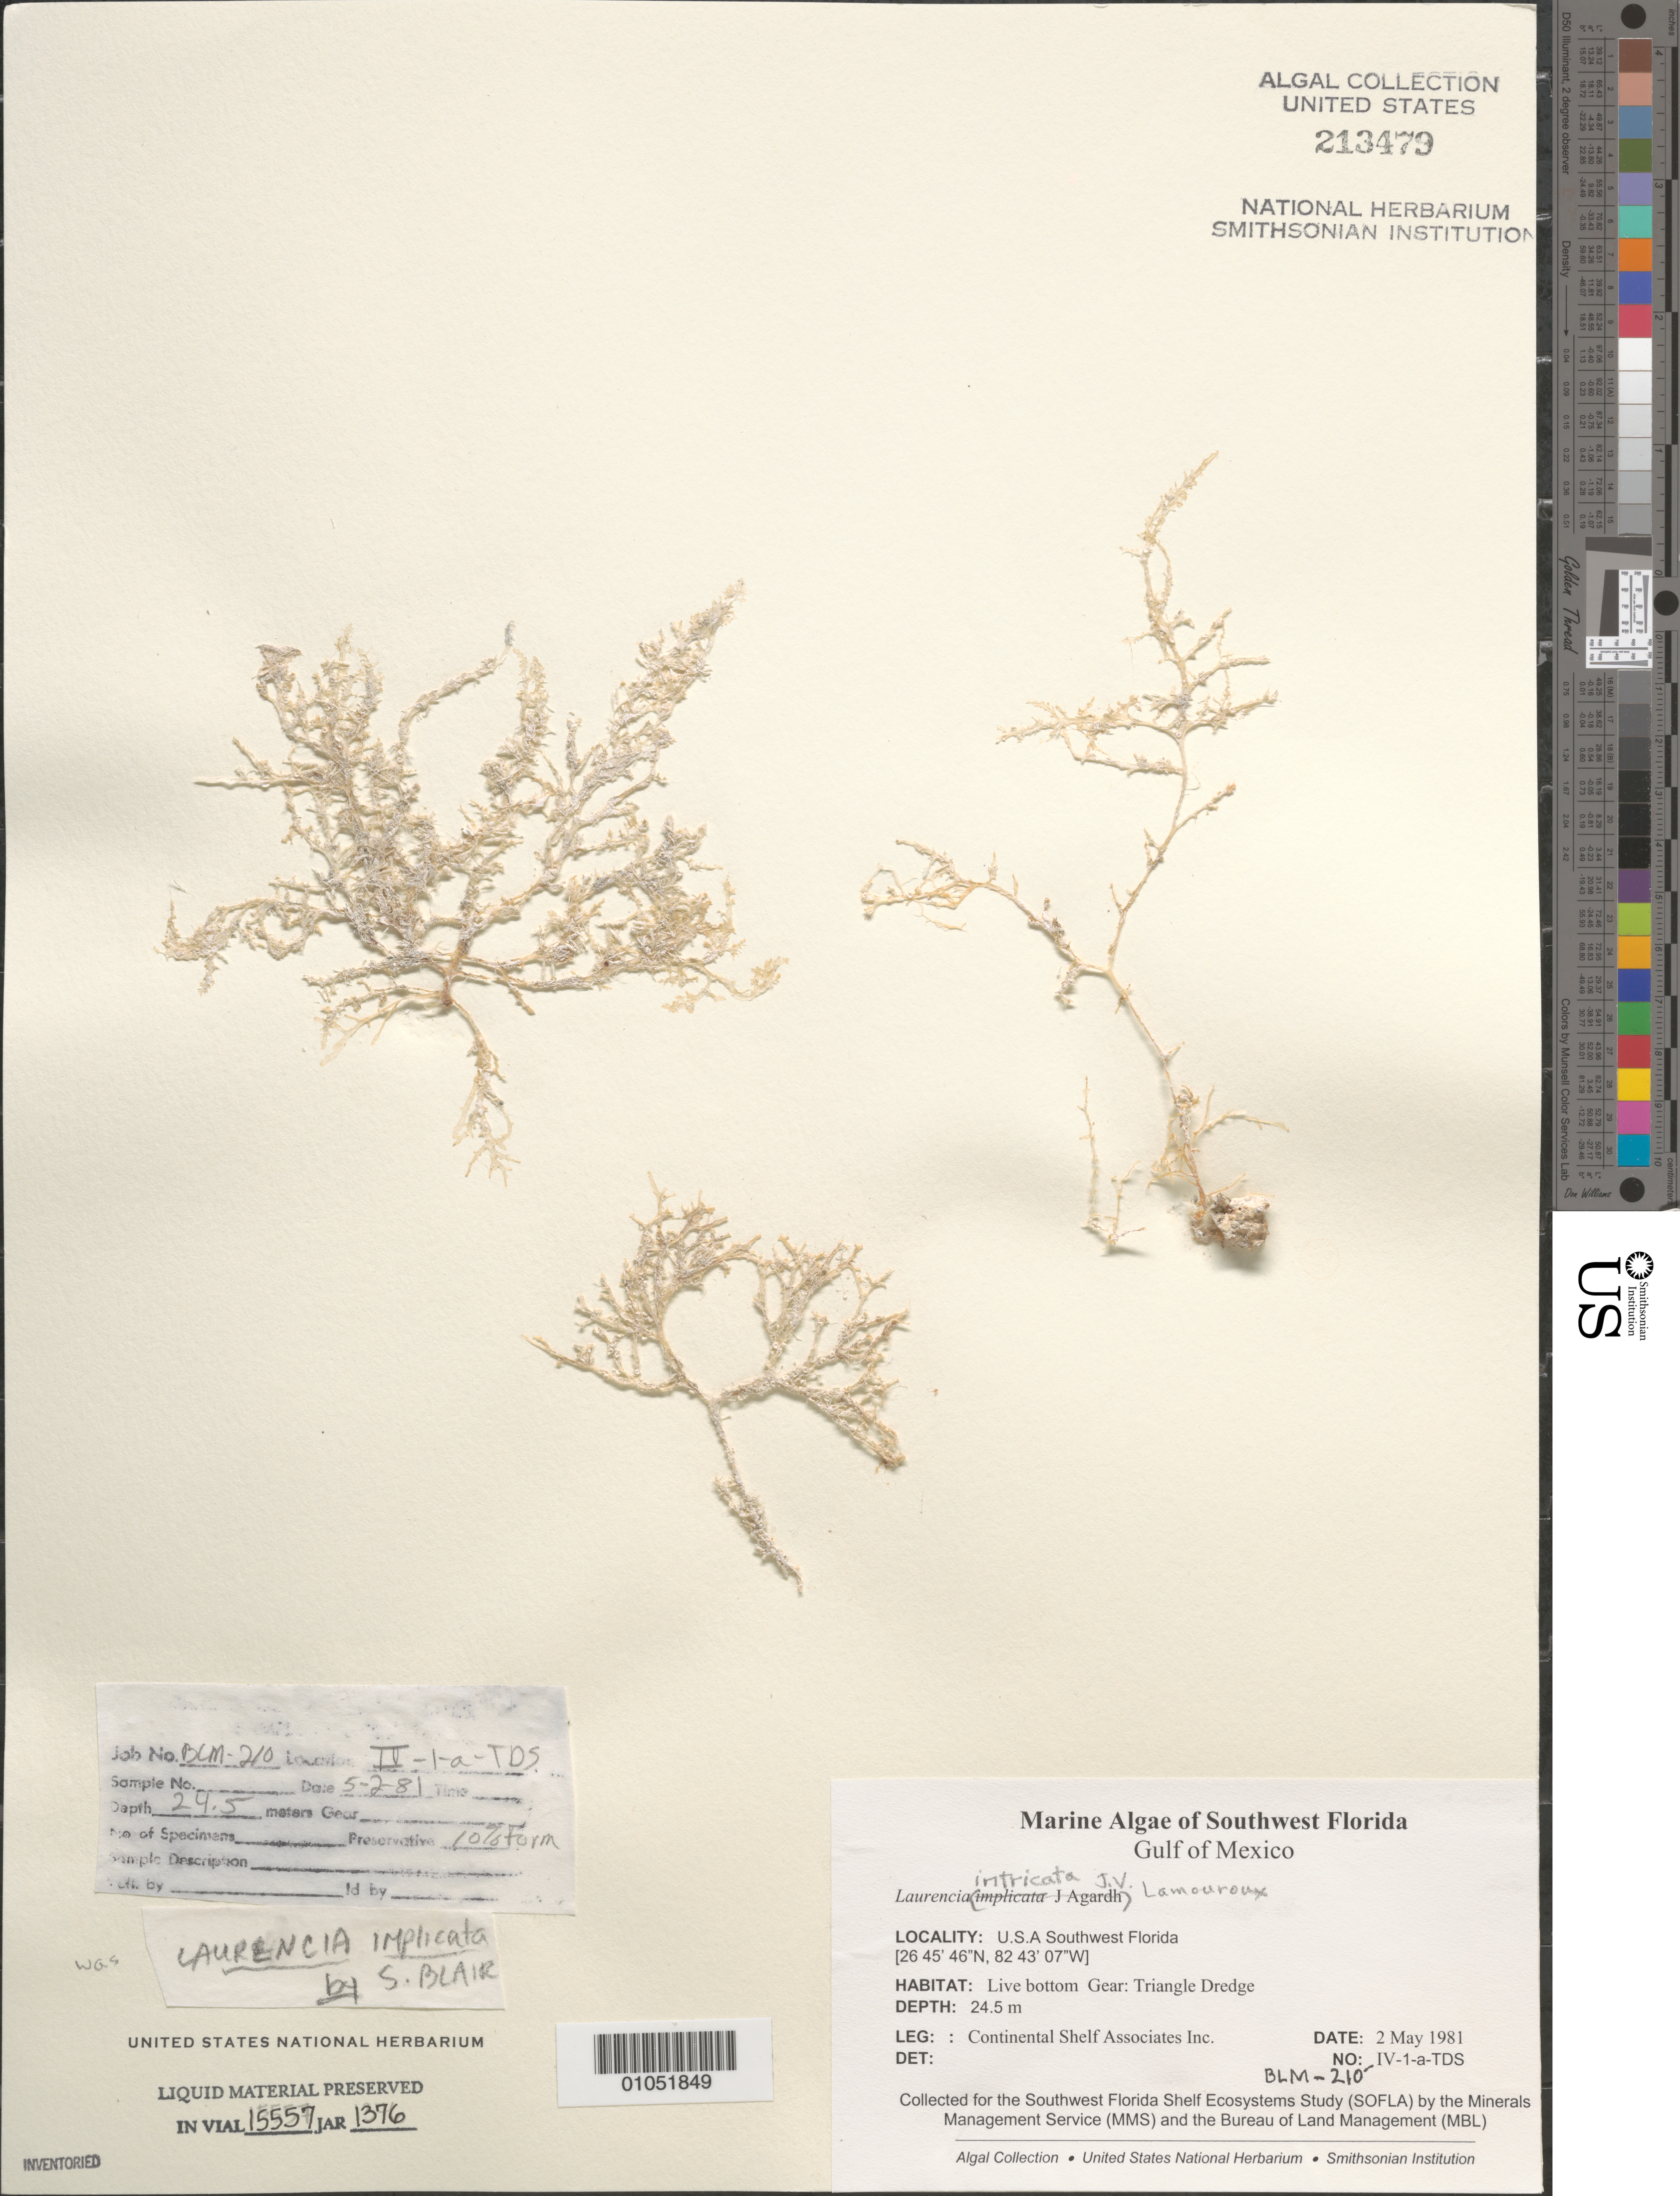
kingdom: Plantae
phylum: Rhodophyta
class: Florideophyceae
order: Ceramiales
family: Rhodomelaceae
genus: Laurencia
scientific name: Laurencia intricata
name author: J.V.Lamouroux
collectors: Continental Shelf Associates for the MMS/BLM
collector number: BLM-210-IV-1-A-TDS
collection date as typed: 02 May 1981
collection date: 1981-05-02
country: United States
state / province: Florida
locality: Gulf of Mexico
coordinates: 26 45'46"N, 82 43'07"W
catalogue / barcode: US 213479